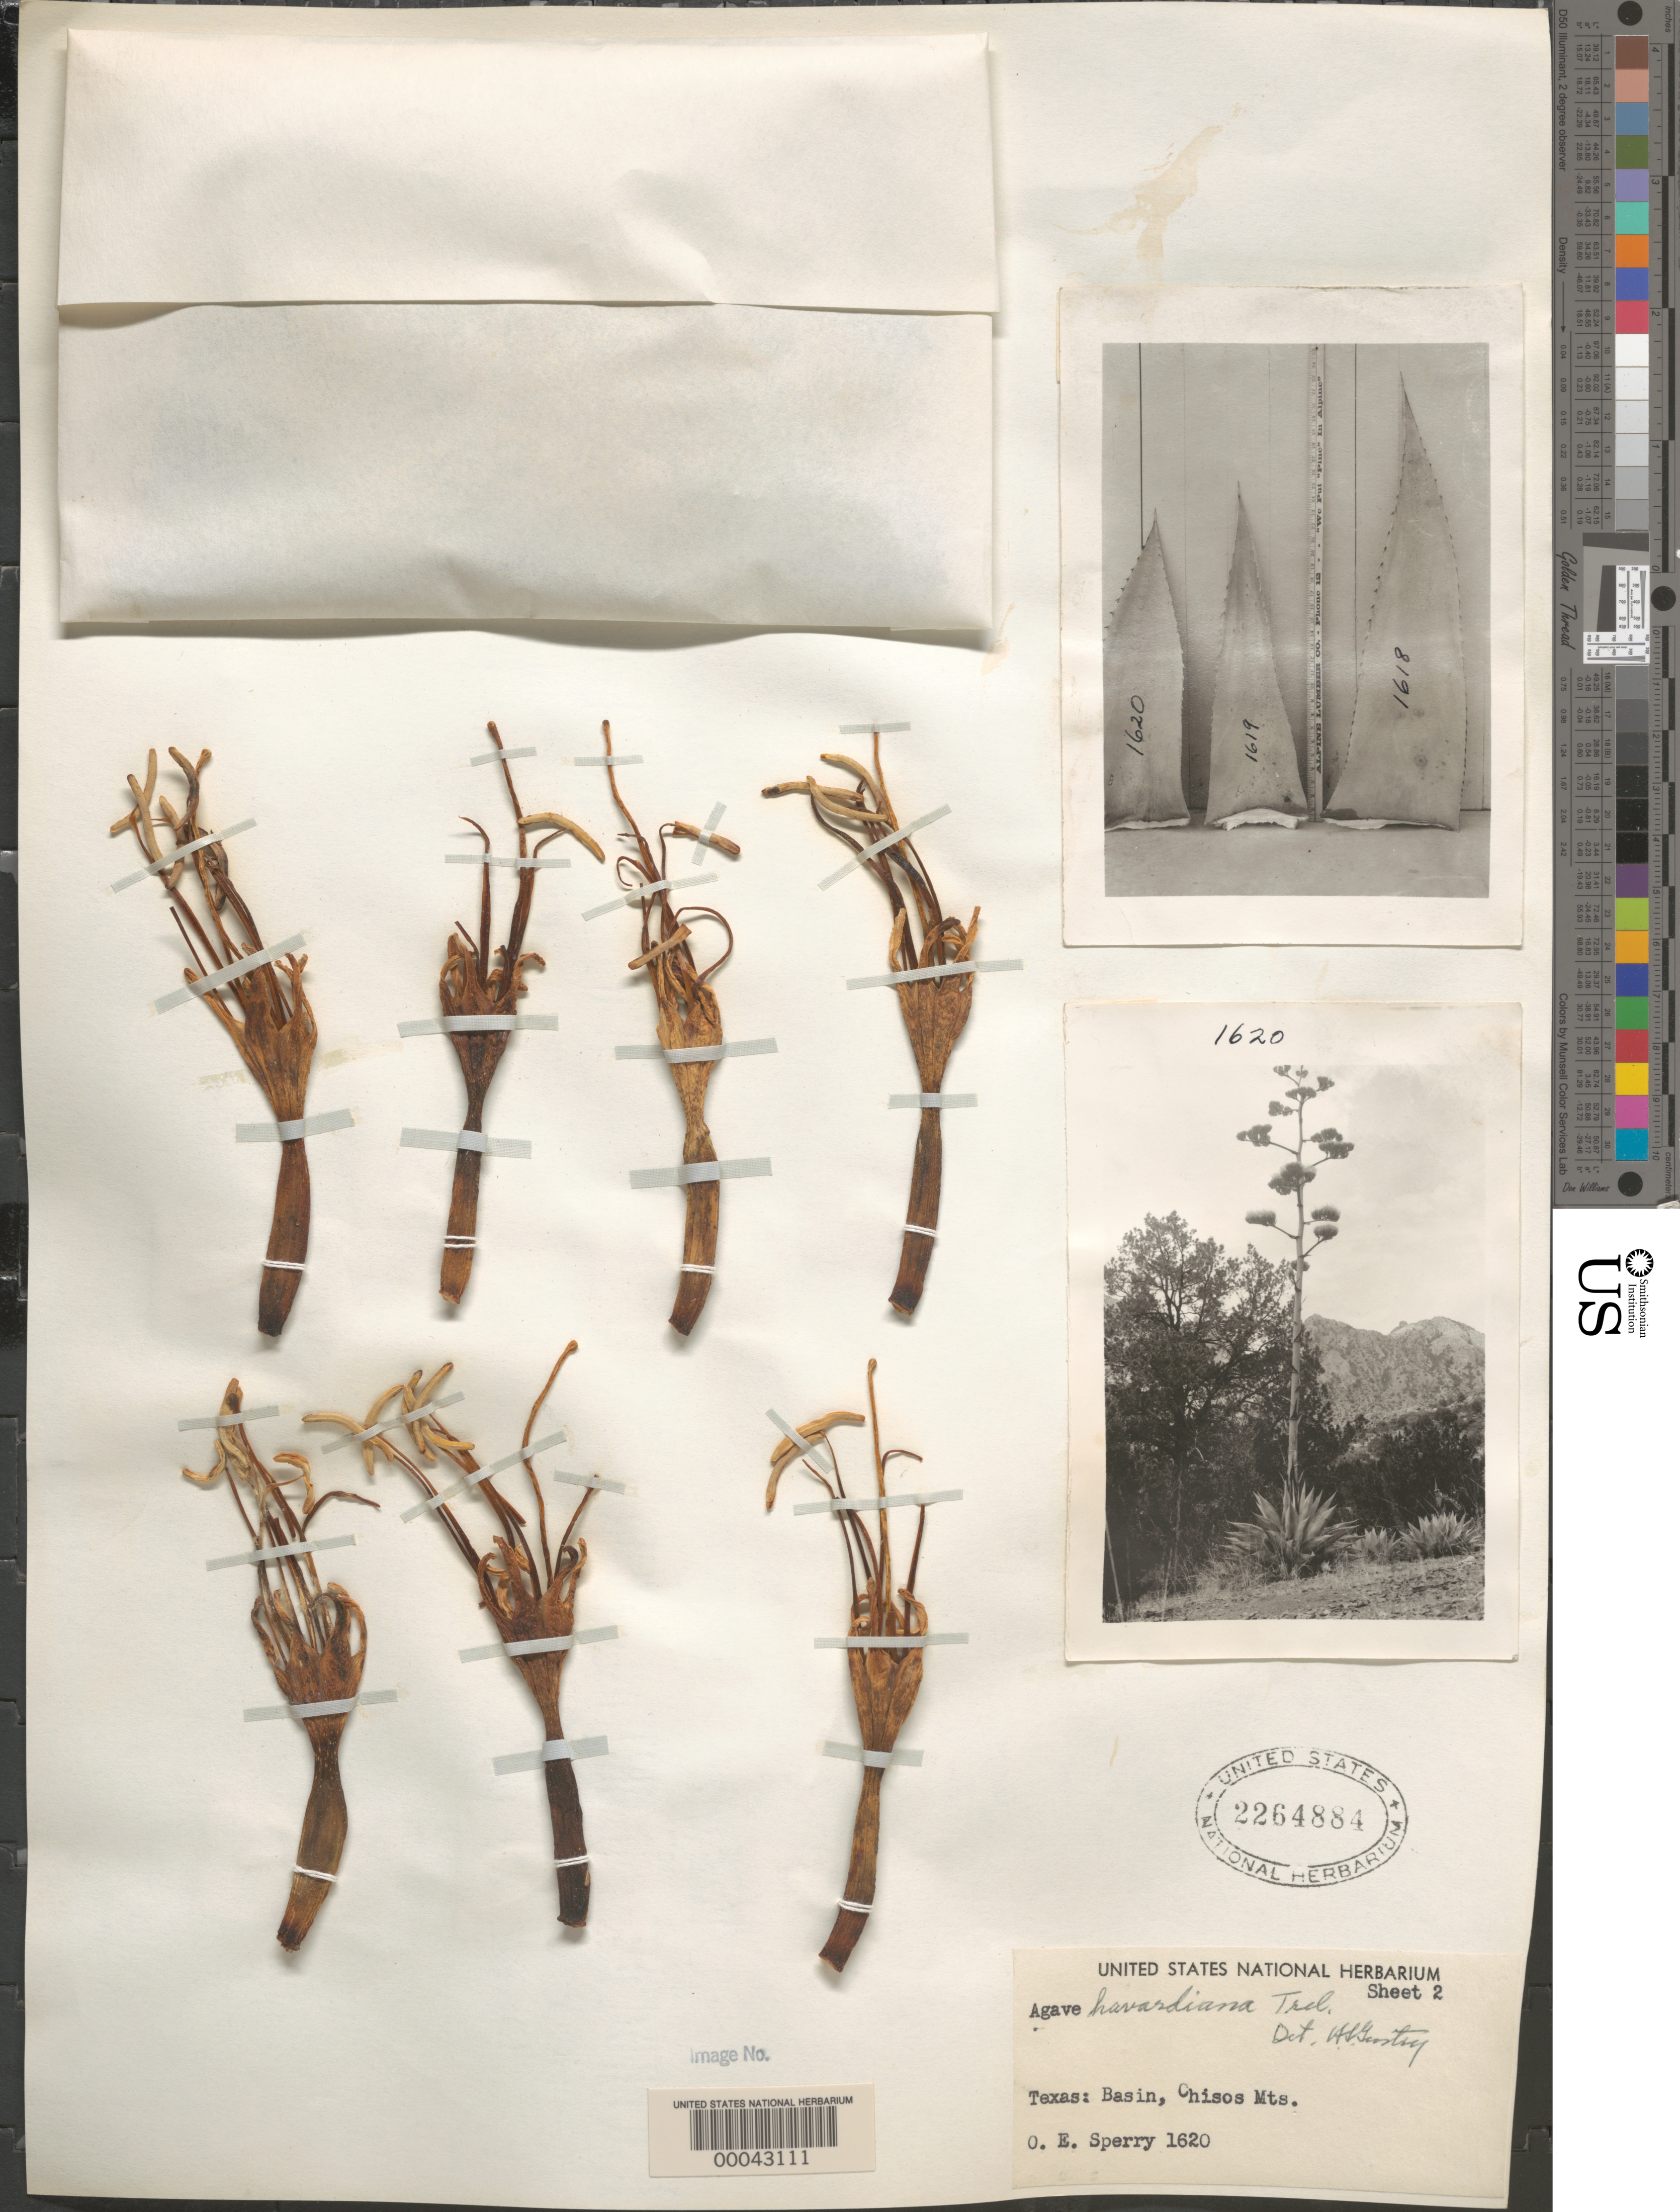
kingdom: Plantae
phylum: Tracheophyta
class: Liliopsida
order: Asparagales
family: Asparagaceae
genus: Agave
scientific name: Agave havardiana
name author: Trel.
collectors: O. E. Sperry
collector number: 1620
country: United States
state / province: Texas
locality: Basin, Chisos Mts.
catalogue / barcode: US 2264884